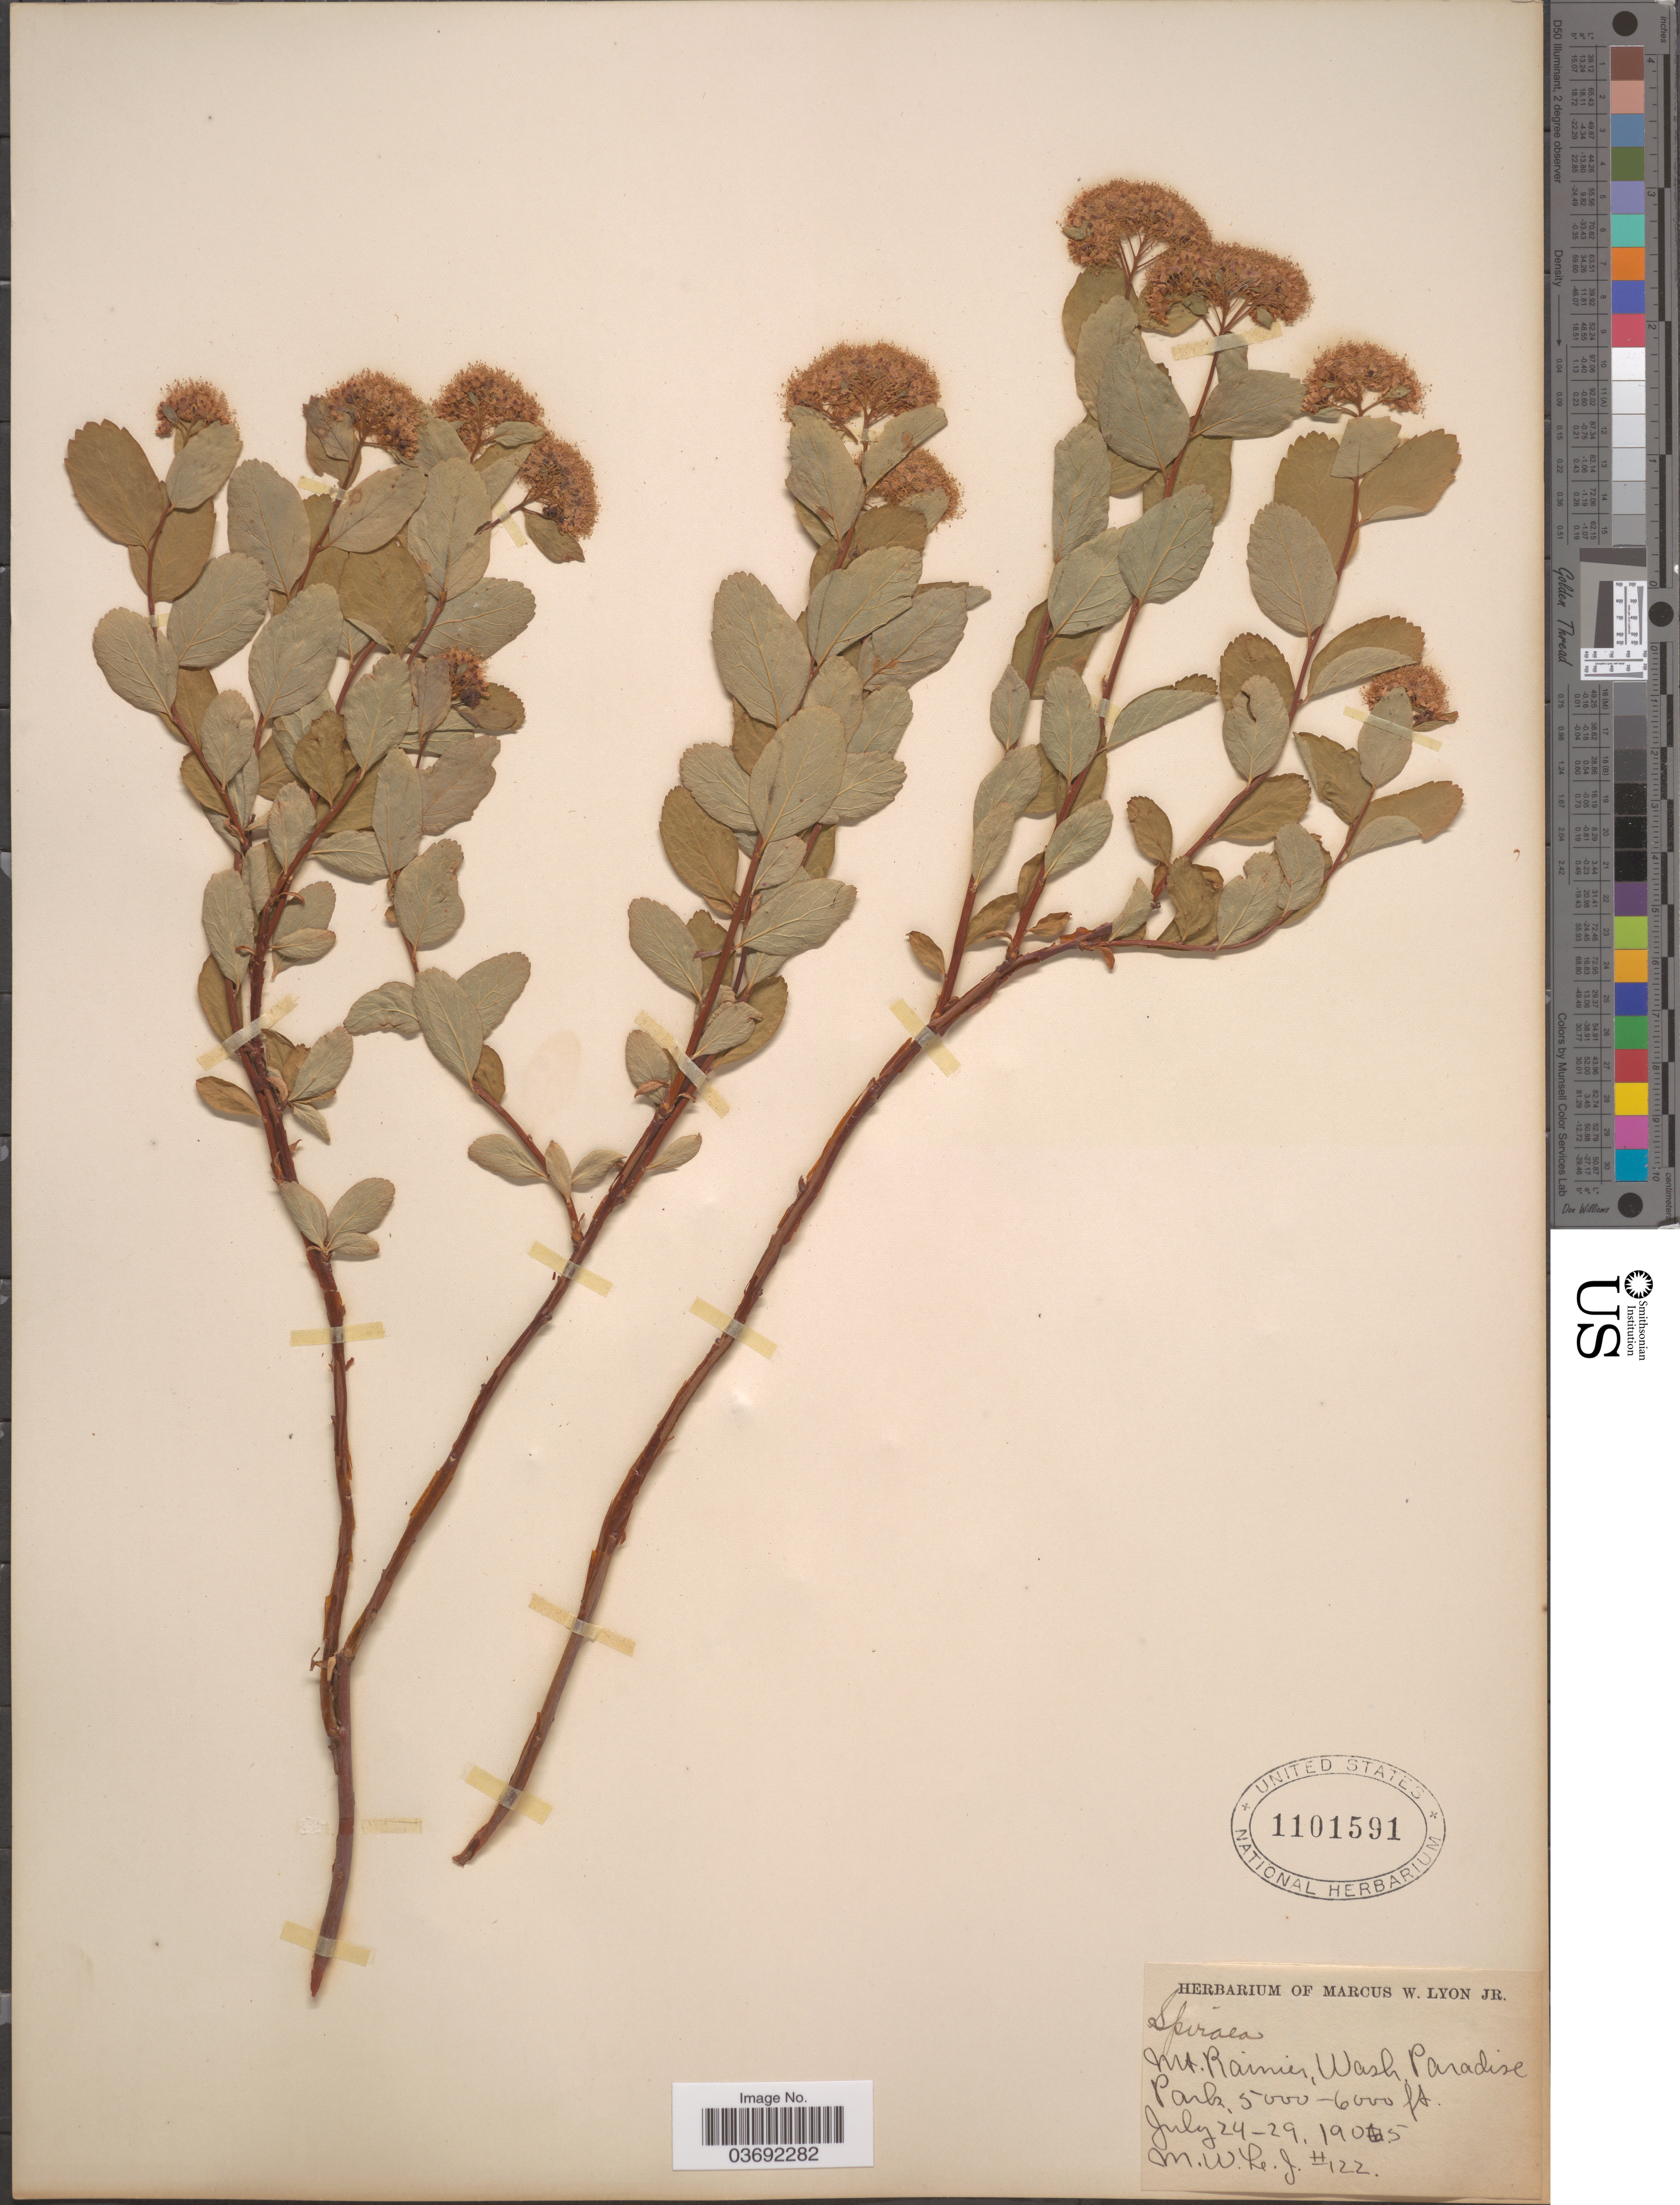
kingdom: Plantae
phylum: Tracheophyta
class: Magnoliopsida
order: Rosales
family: Rosaceae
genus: Spiraea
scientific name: Spiraea densiflora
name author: Nutt. ex Greenm.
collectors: M. W. Lyon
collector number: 122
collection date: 1905-07-24/1905-07-29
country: United States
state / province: Washington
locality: Mt.Rainier, Wash. Paradise Park.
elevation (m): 1524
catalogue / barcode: US 1101591